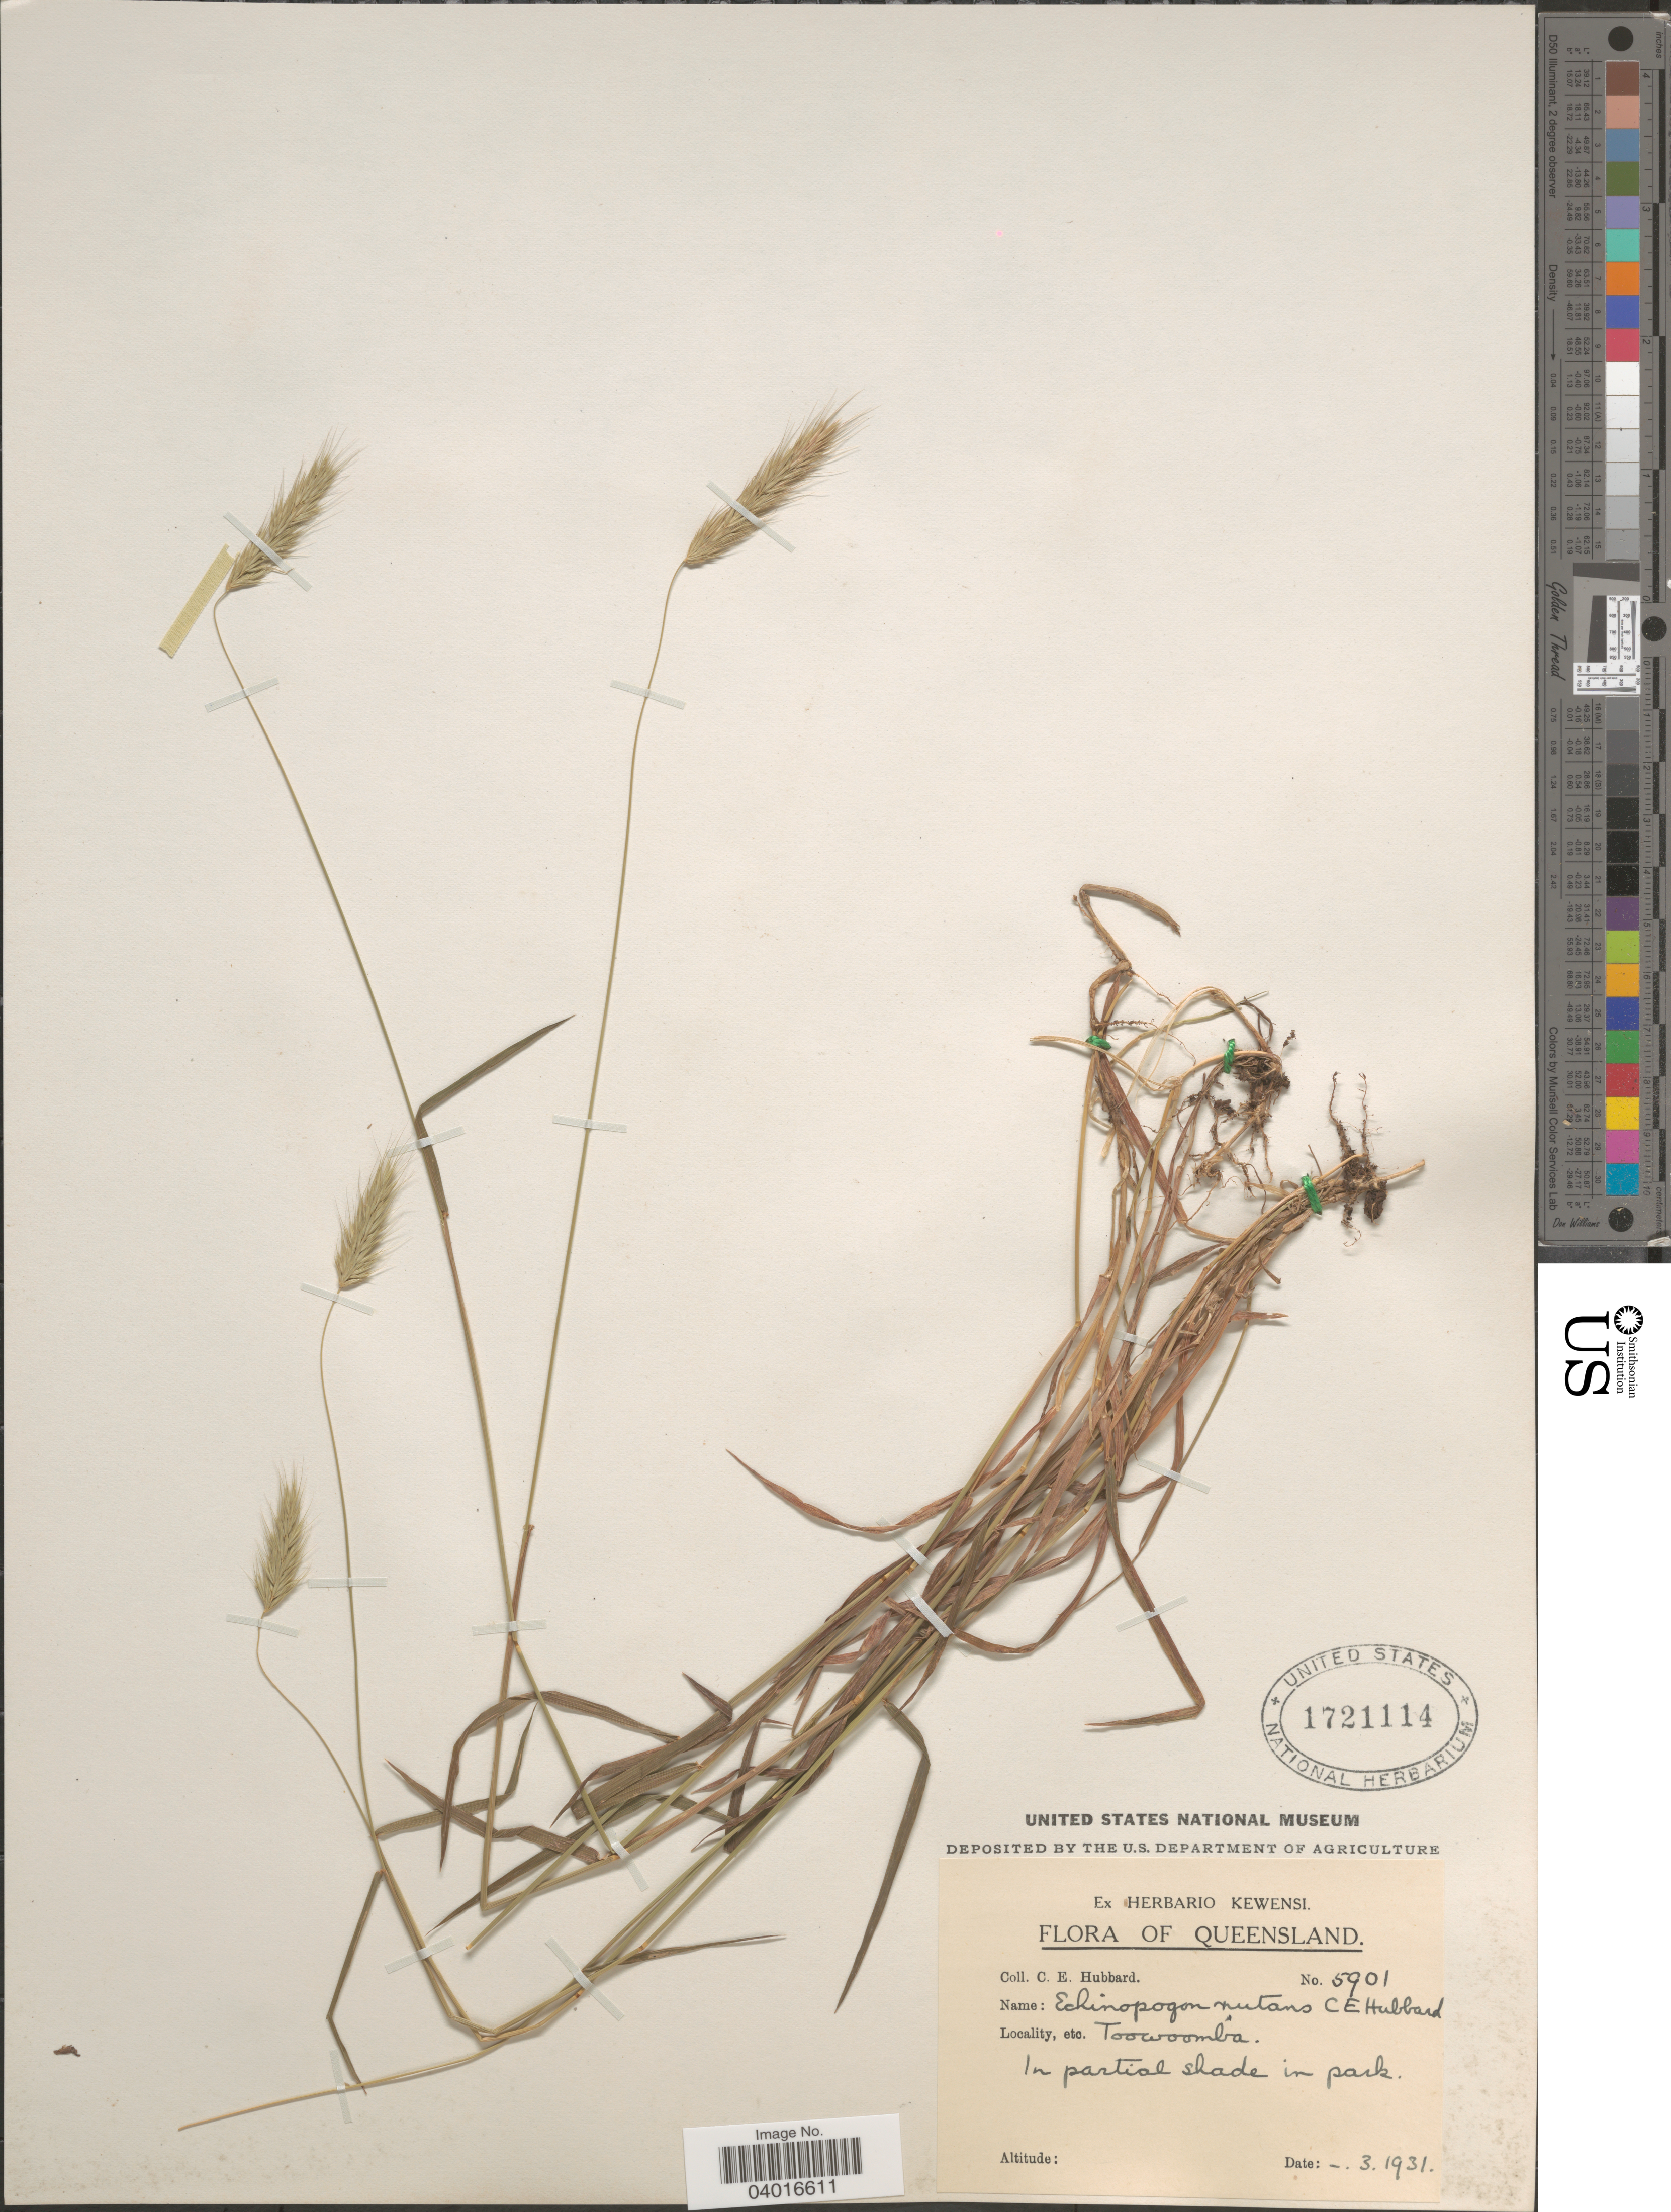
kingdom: Plantae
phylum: Tracheophyta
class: Liliopsida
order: Poales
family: Poaceae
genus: Echinopogon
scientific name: Echinopogon nutans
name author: C.E. Hubb.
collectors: C. E. Hubbard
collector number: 5901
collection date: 1931-03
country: Australia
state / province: Queensland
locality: Toowoomba. In partial shade in park.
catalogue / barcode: US 1721114